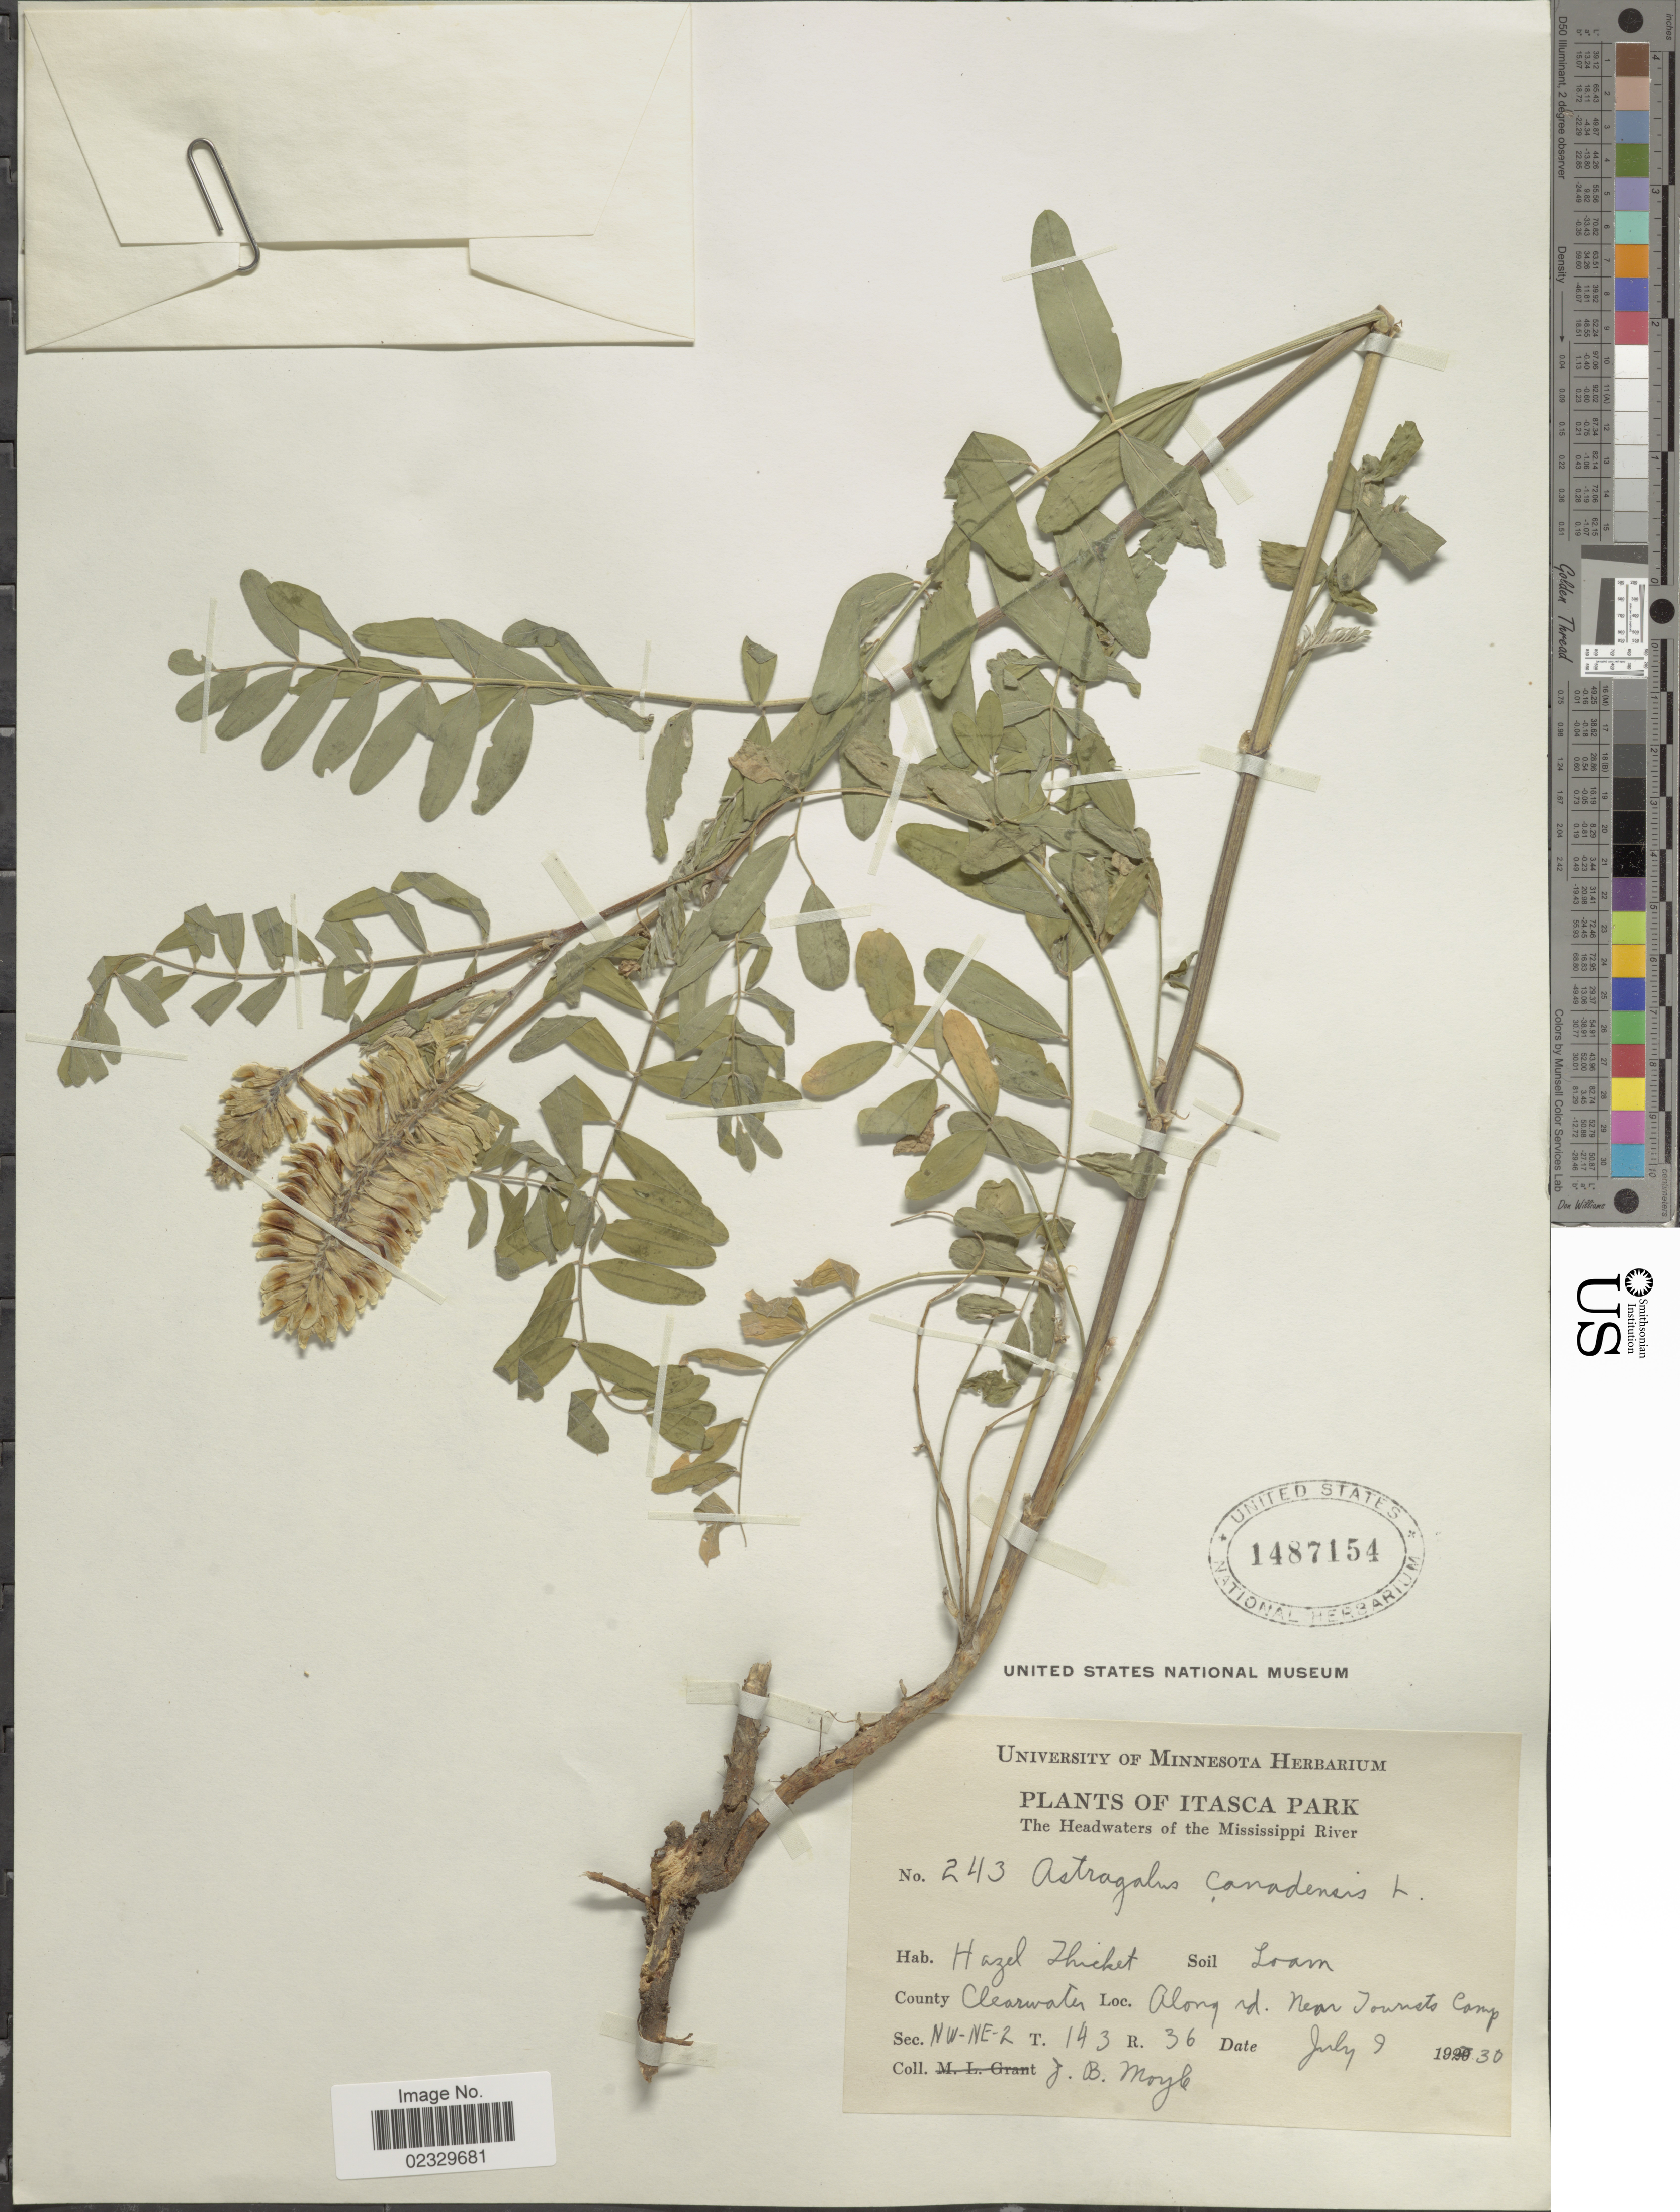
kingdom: Plantae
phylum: Tracheophyta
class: Magnoliopsida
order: Fabales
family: Fabaceae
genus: Astragalus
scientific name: Astragalus canadensis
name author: L.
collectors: J. Moyle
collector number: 243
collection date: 1930-07-09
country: United States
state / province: Minnesota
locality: Itasca park, The Headwaters of the Mississippi River, County Clearwater, Along rd. near Forests Camp, Sec NW-NE 2 T 143 R. 36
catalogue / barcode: US 1487154